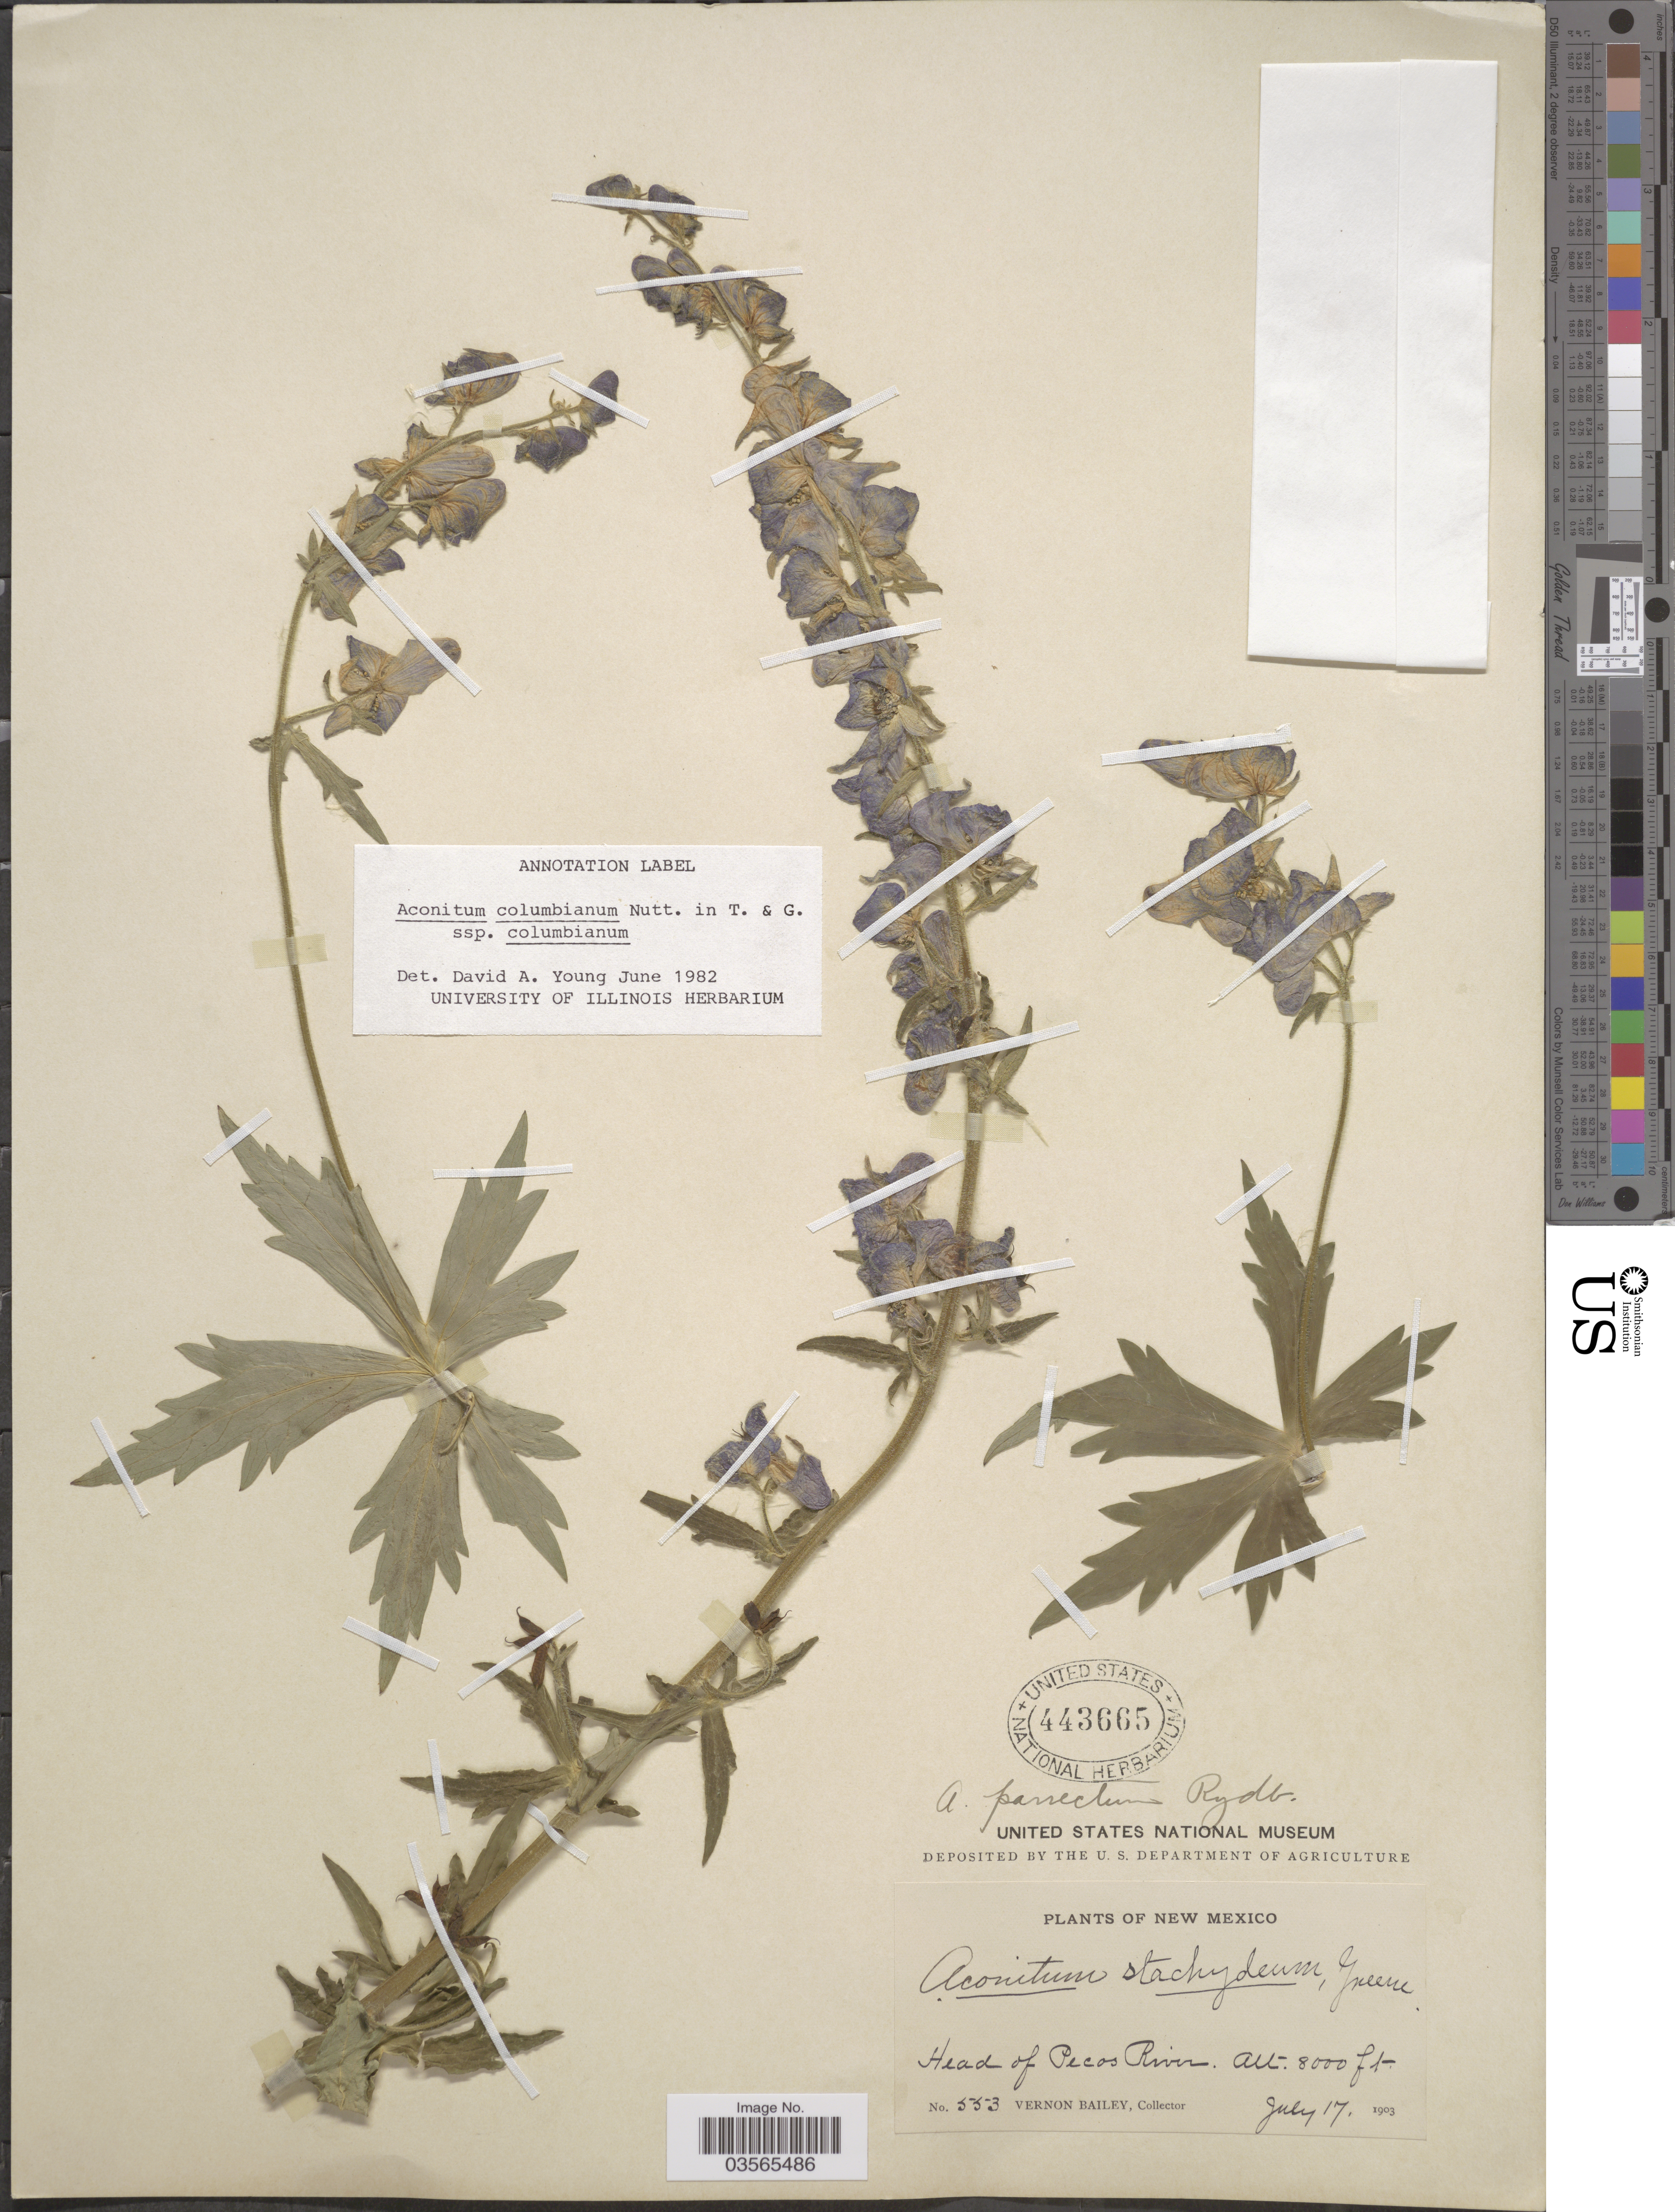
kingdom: Plantae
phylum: Tracheophyta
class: Magnoliopsida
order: Ranunculales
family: Ranunculaceae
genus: Aconitum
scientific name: Aconitum columbianum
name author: Nutt.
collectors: V. O. Bailey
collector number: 553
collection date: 1903-07-17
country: United States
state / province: New Mexico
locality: Head of Pecos River.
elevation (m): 2438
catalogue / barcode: US 443665